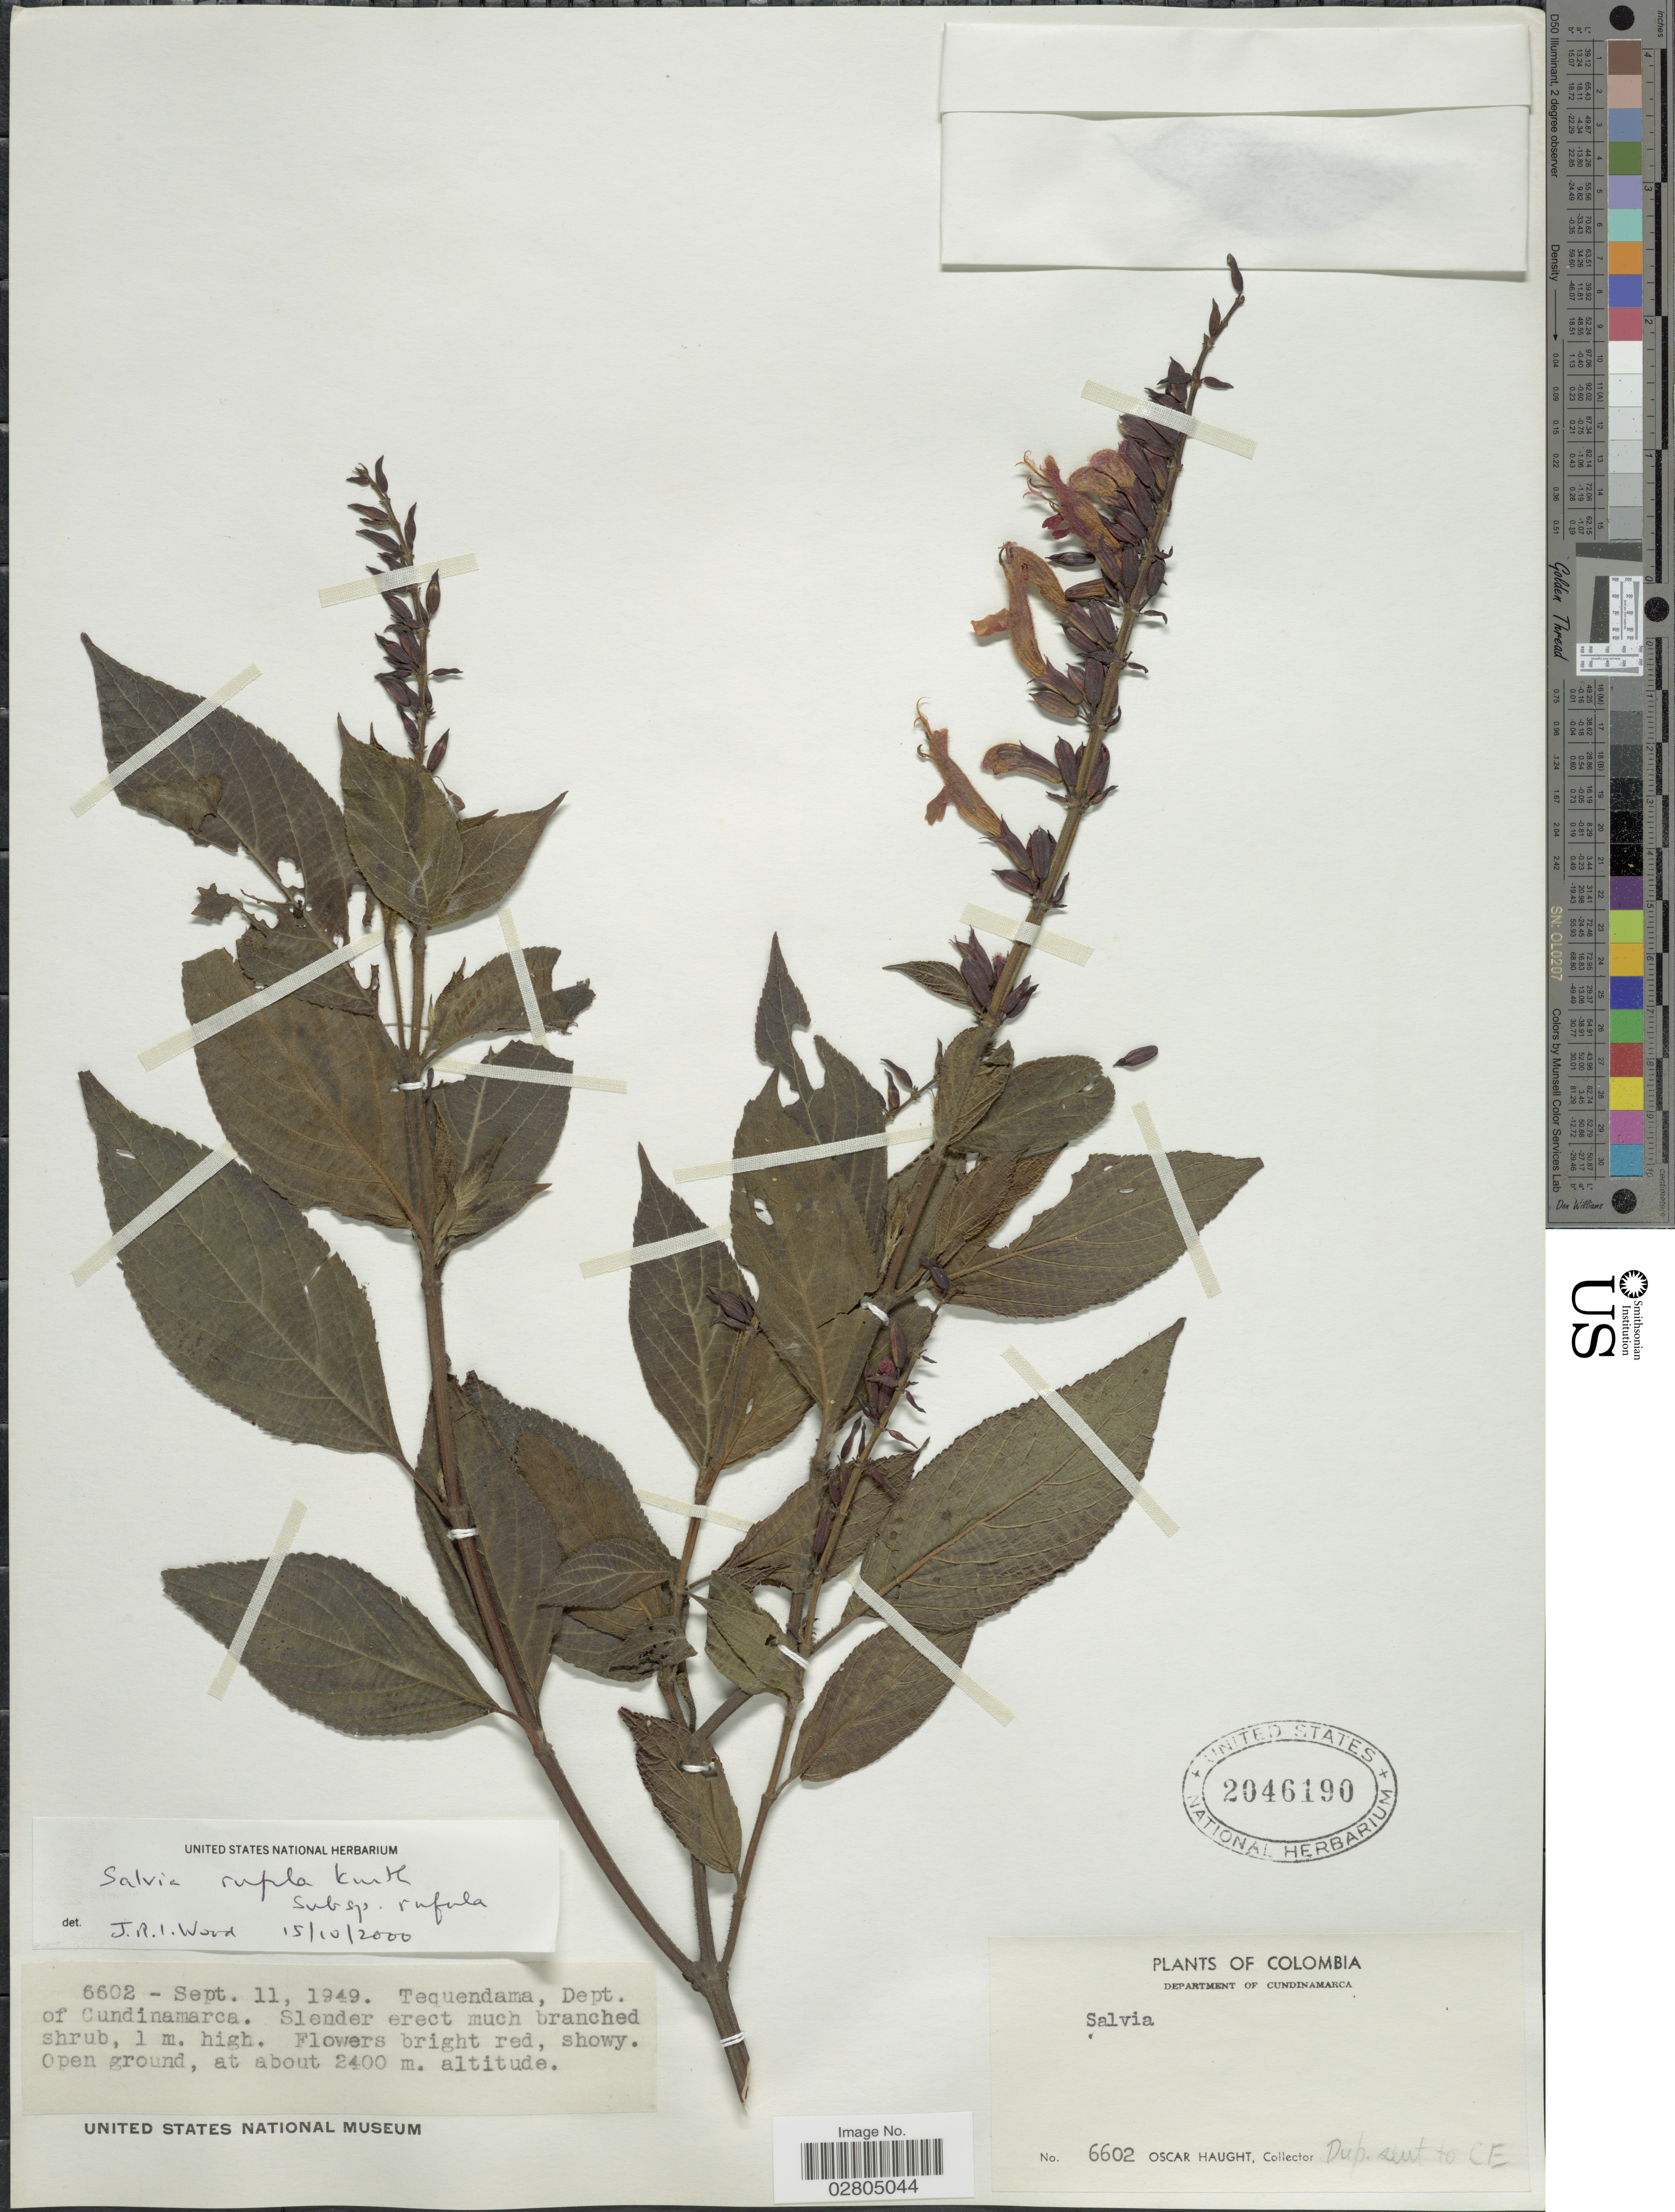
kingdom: Plantae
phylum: Tracheophyta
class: Magnoliopsida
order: Lamiales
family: Lamiaceae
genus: Salvia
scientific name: Salvia rufula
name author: Kunth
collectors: O. L. Haught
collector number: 6602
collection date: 1949-09-11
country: Colombia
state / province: Cundinamarca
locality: Tequendama, Dept. of Cundinamarca.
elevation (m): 2400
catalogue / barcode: US 2046190